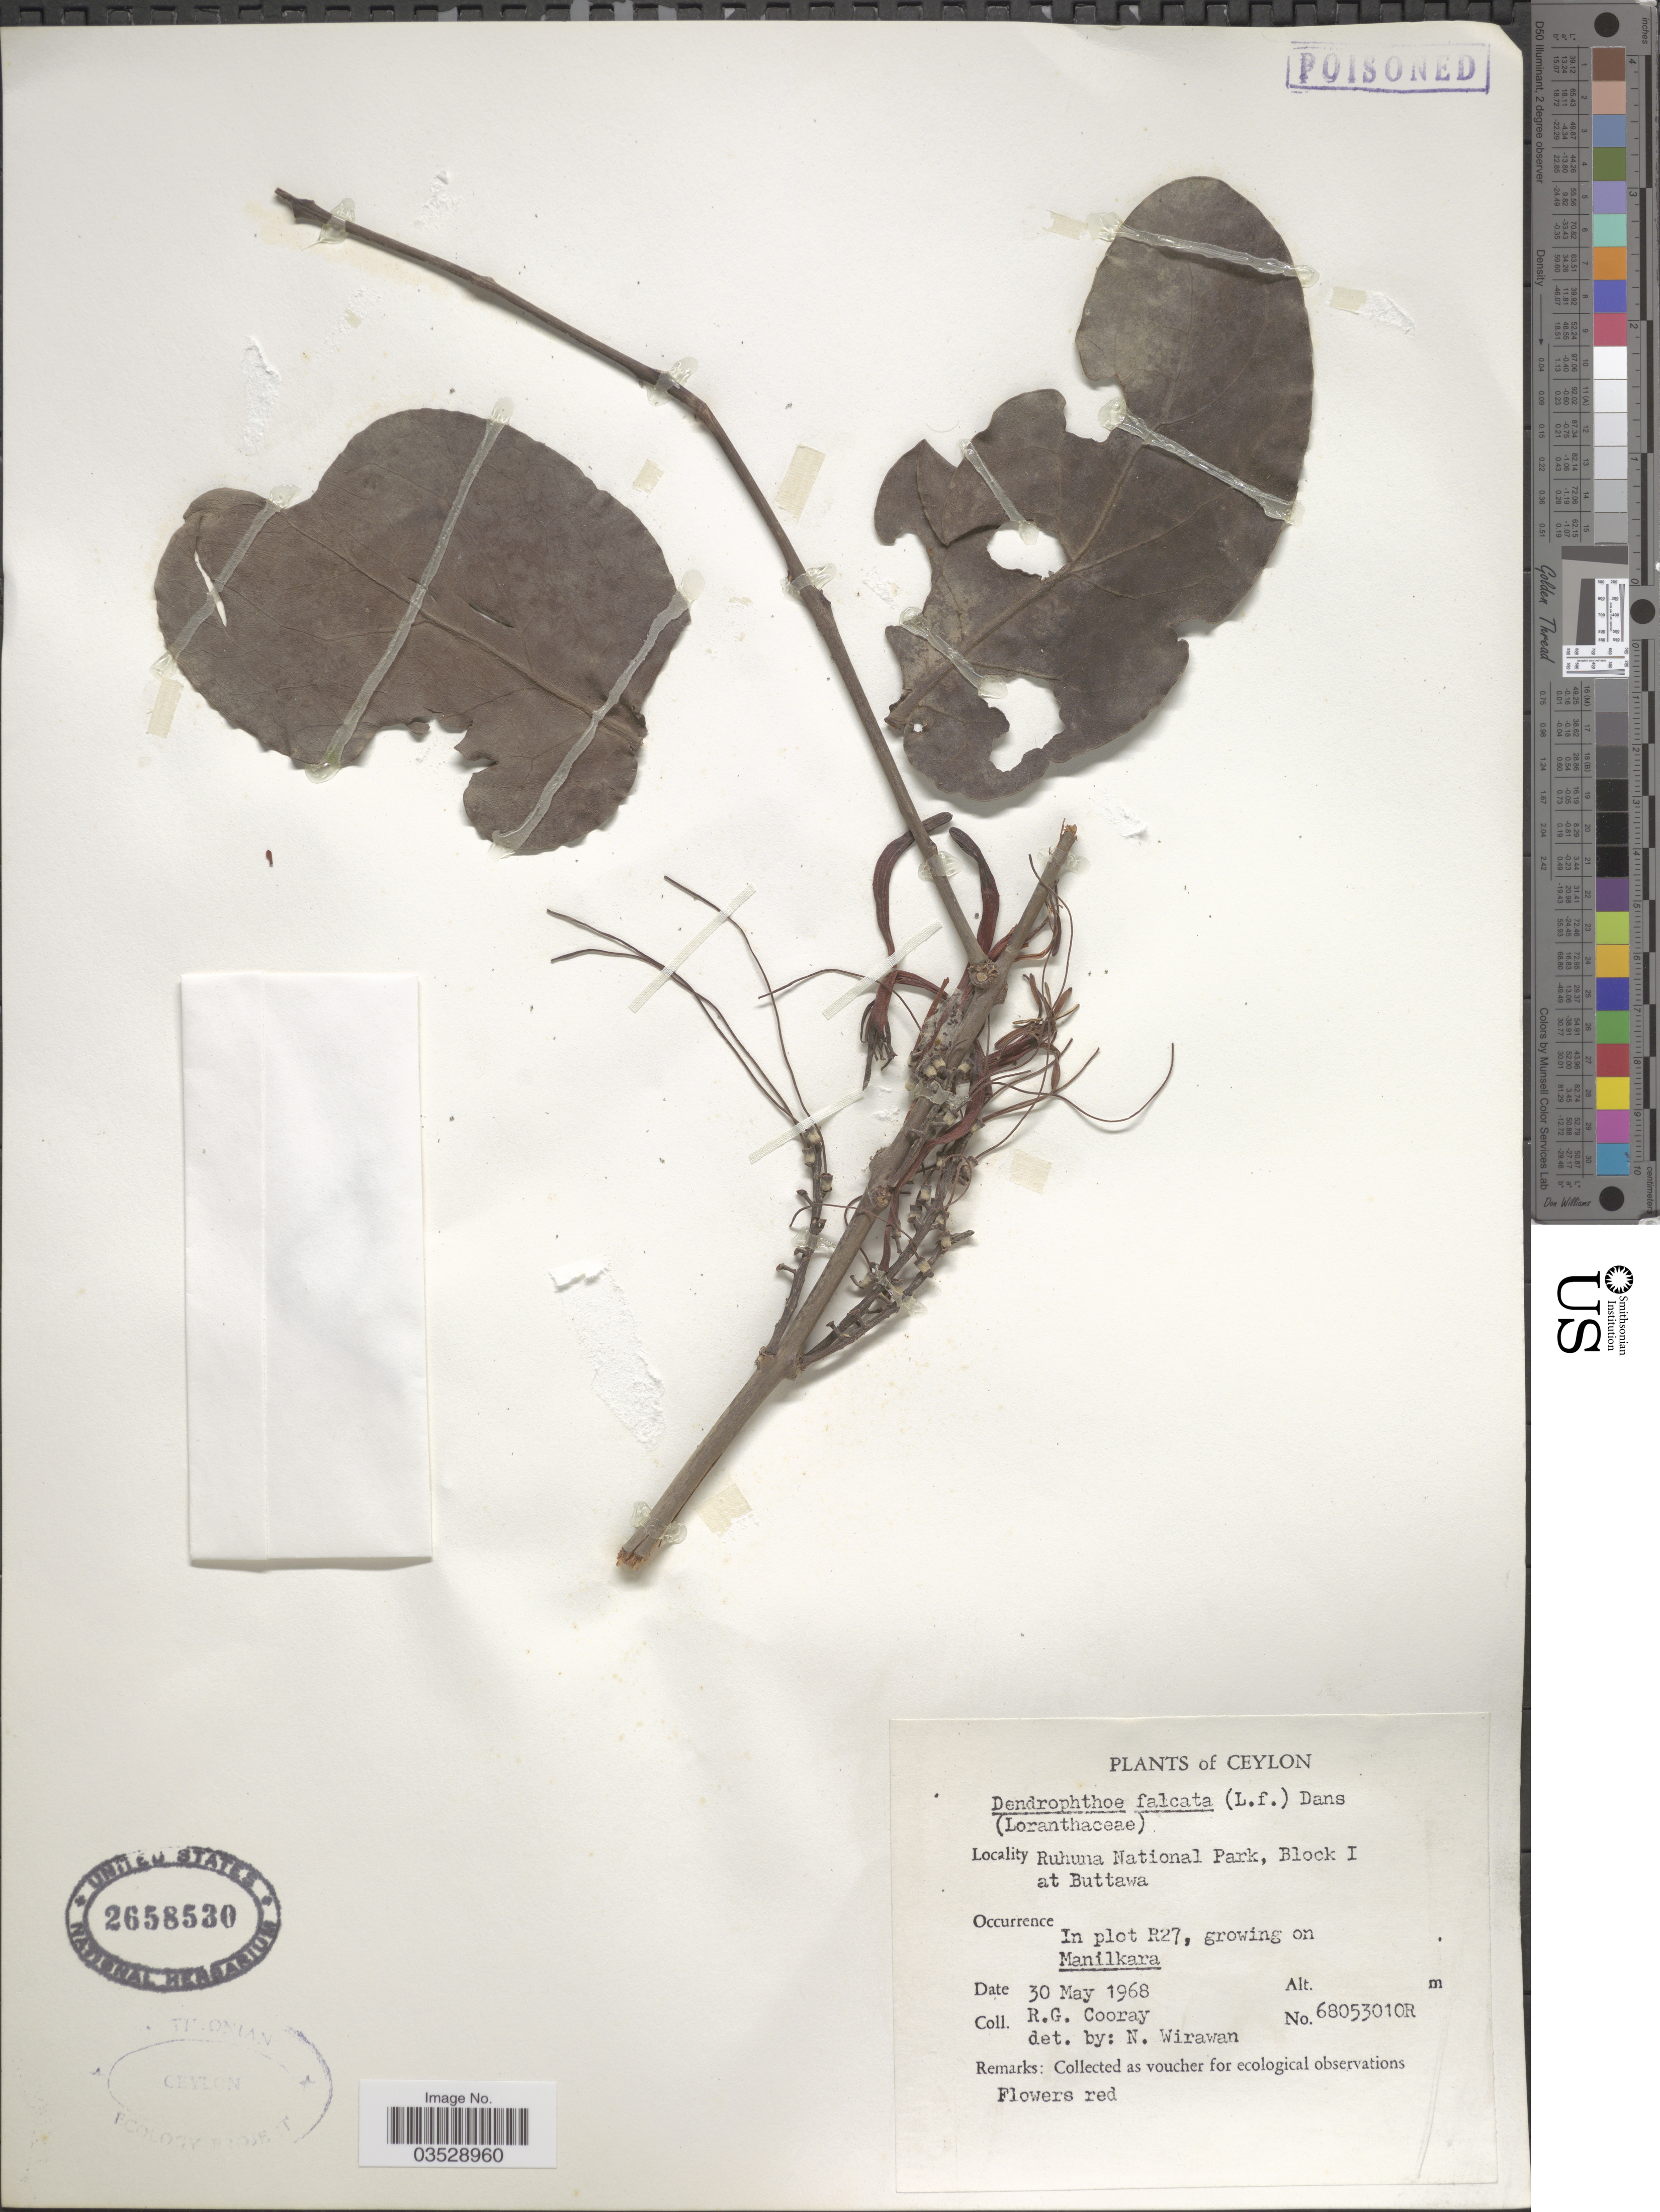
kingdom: Plantae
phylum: Tracheophyta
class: Magnoliopsida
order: Santalales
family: Loranthaceae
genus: Dendrophthoe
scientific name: Dendrophthoe falcata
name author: (L. f.) Ettingsh.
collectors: R. Cooray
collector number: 6805301OR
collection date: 1968-05-30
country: Sri Lanka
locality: Ceylon. Ruhuna National Park, Block I at Buttawa. In plot R27, growing on Manilkara.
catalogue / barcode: US 2658530